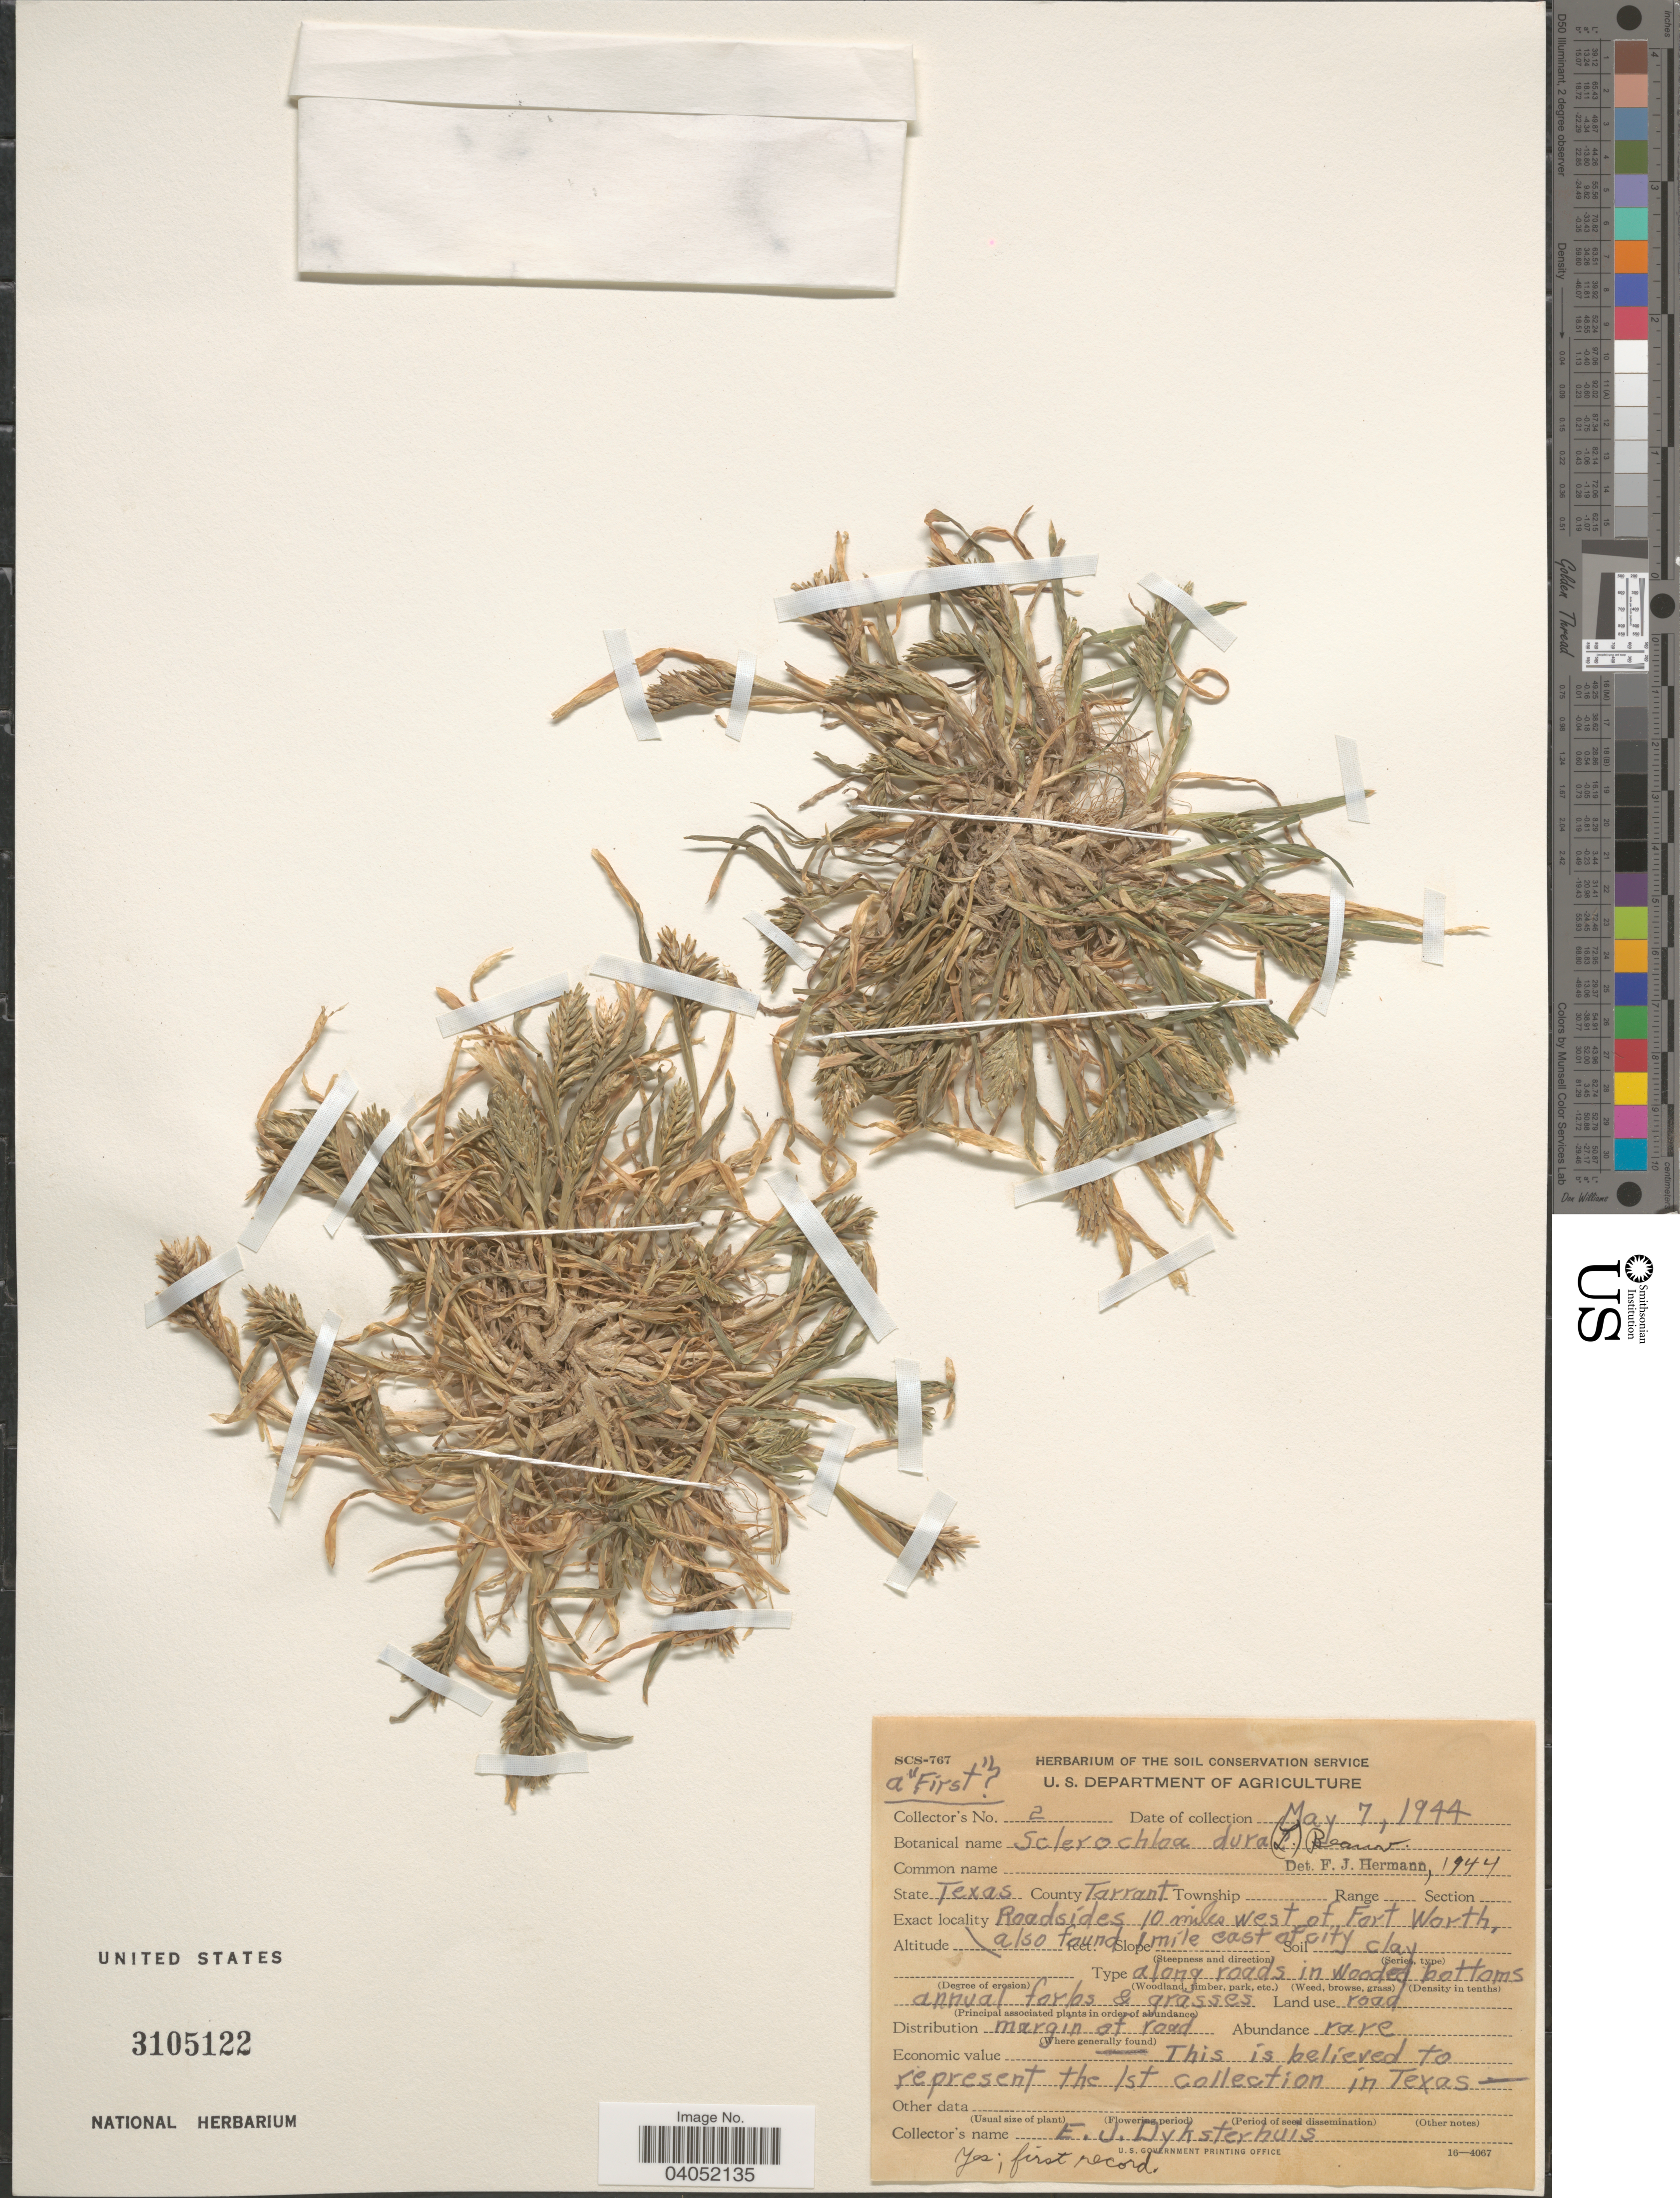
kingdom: Plantae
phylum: Tracheophyta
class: Liliopsida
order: Poales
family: Poaceae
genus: Sclerochloa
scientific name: Sclerochloa dura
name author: (L.) P. Beauv.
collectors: E. Dyksterhuis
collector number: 2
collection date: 1944-05-07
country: United States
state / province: Texas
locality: County Tarrant. Roadsides 10 miles west of Fort Worth, also found 1 mile east of city clay.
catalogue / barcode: US 3105122